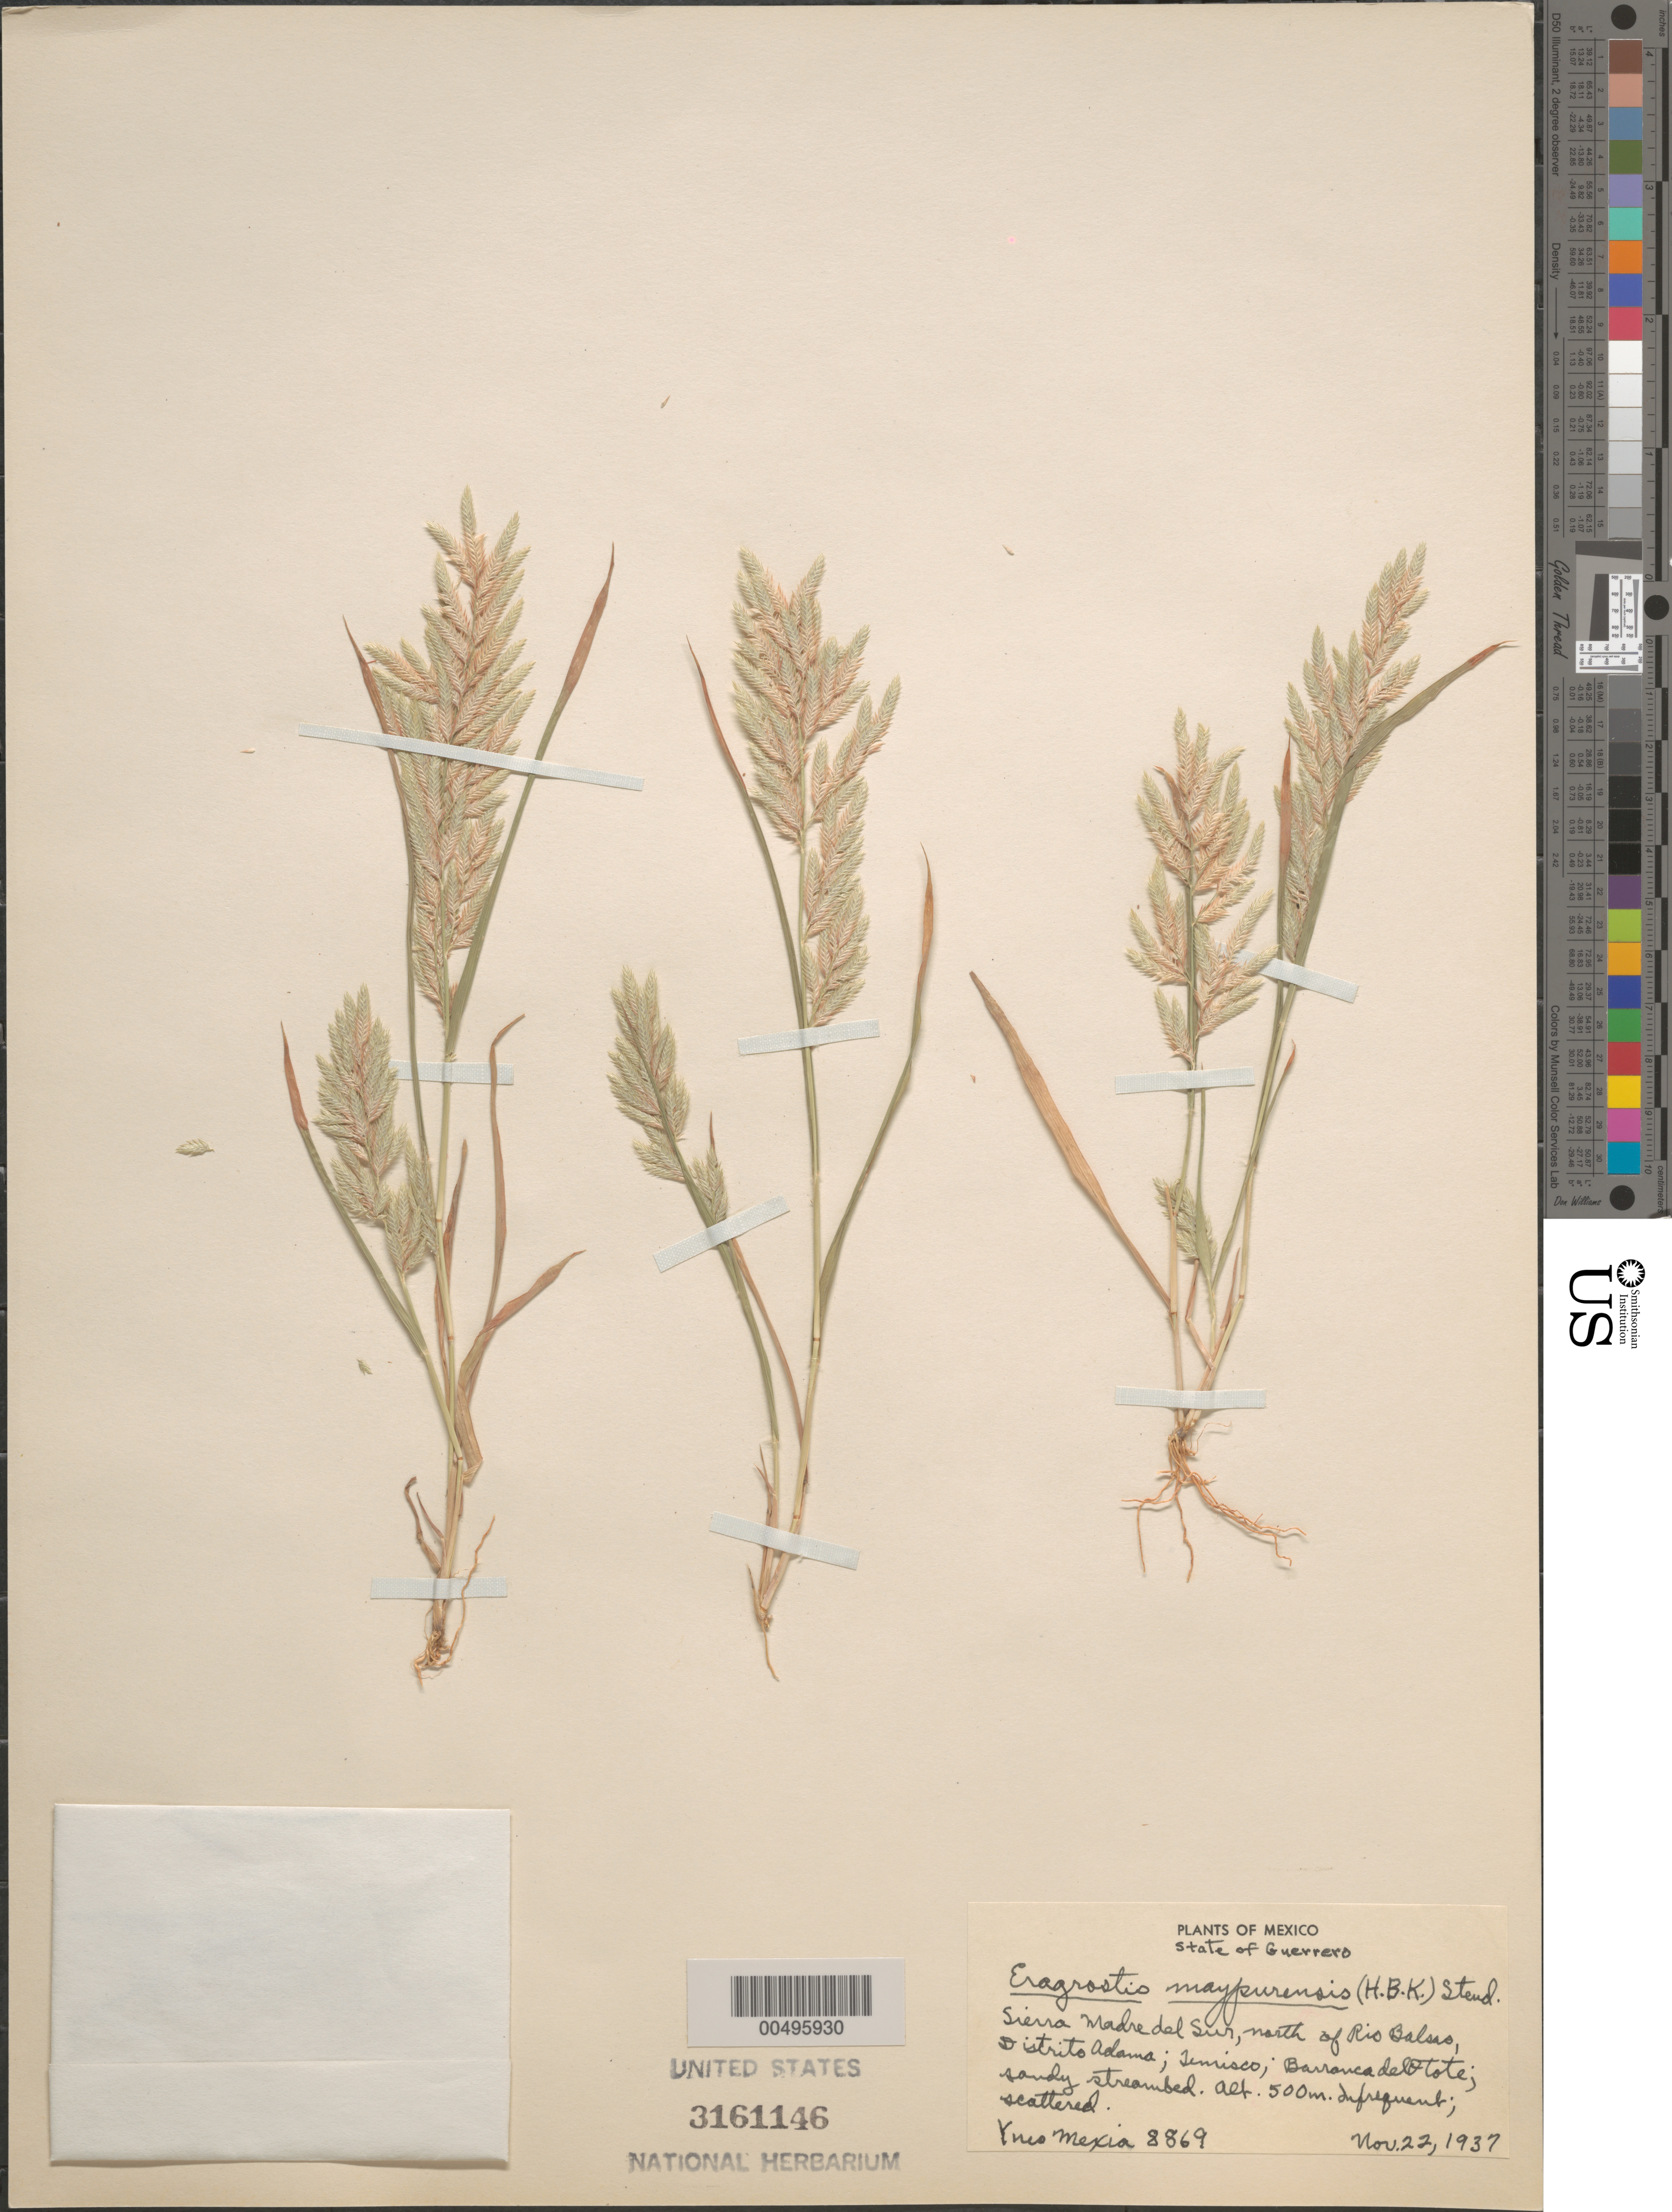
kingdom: Plantae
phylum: Tracheophyta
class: Liliopsida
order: Poales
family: Poaceae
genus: Eragrostis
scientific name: Eragrostis maypurensis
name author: (Kunth) Steud.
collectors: Y. Mexia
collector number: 8869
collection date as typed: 22 Nov 1937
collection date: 1937-11-22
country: Mexico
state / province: Guerrero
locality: Sierra Madre del Sur, N of Rio Balsas, Dist Adama, Temisco, Barranca del Otote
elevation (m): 500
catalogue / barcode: US 3161146